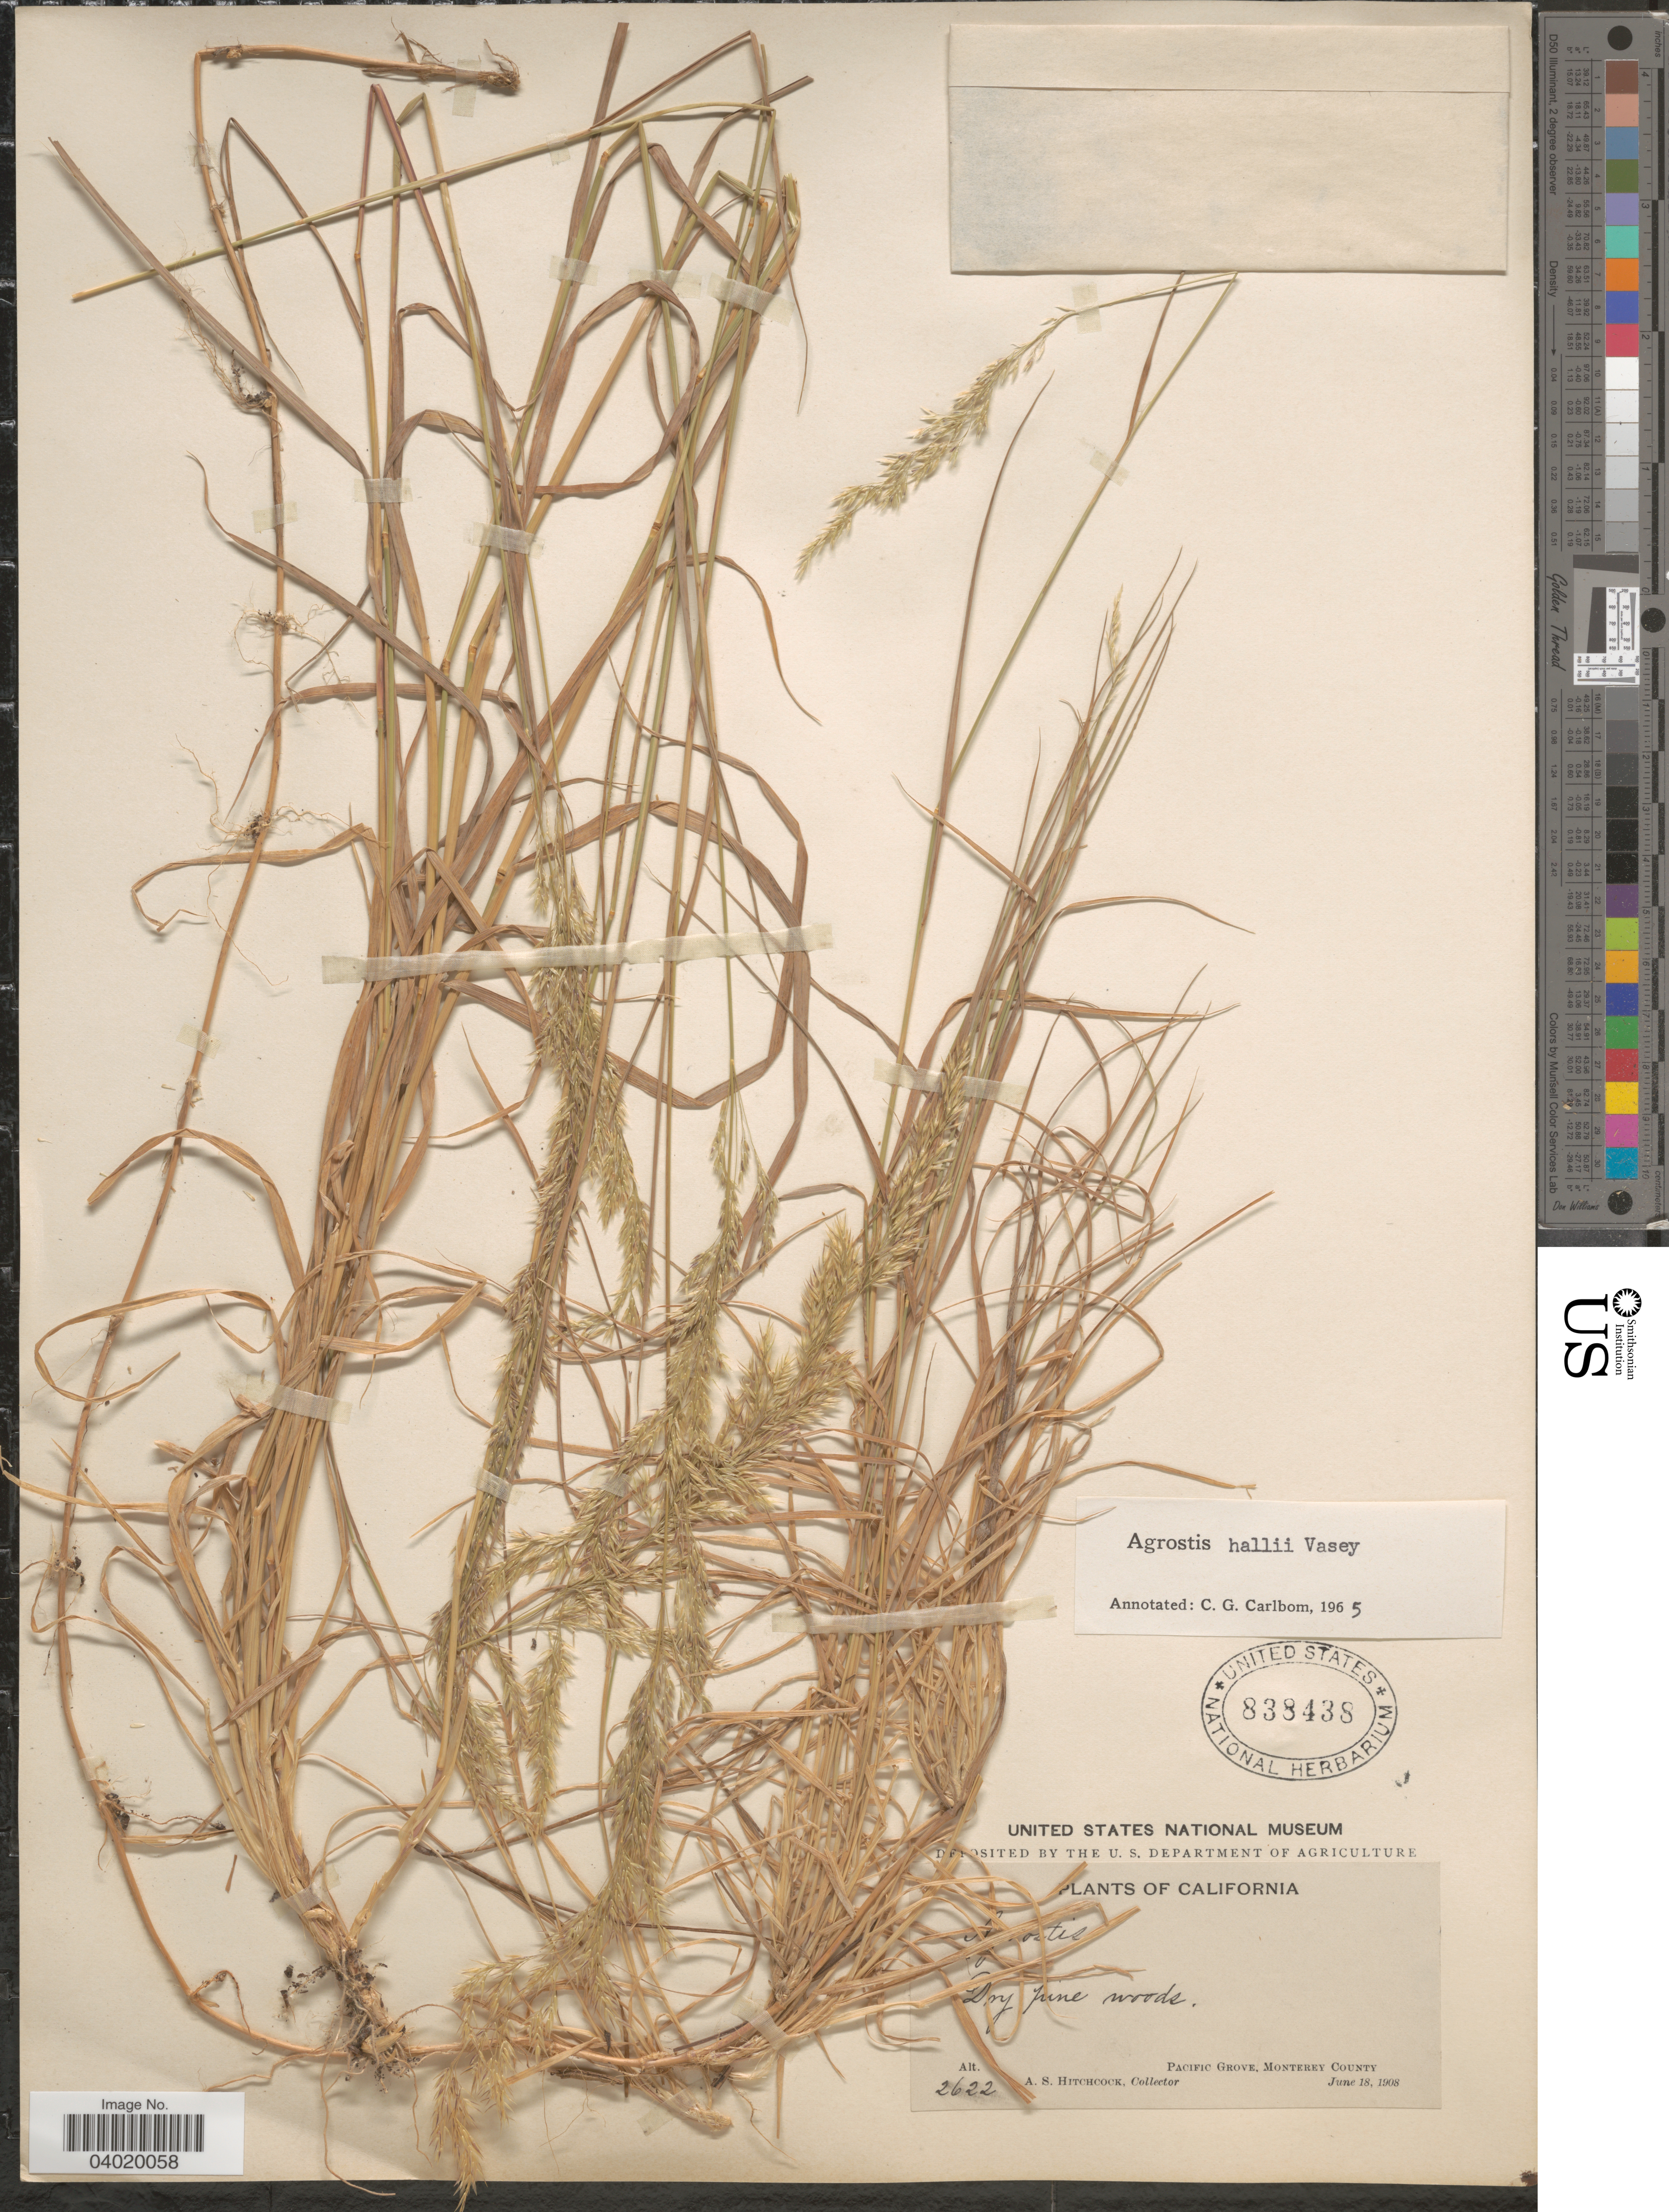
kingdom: Plantae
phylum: Tracheophyta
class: Liliopsida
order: Poales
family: Poaceae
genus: Agrostis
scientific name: Agrostis hallii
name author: Vasey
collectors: A. S. Hitchcock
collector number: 2622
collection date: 1908-06-18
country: United States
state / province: California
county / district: Monterey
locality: Pacific Grove, Monterey County.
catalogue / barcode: US 838438